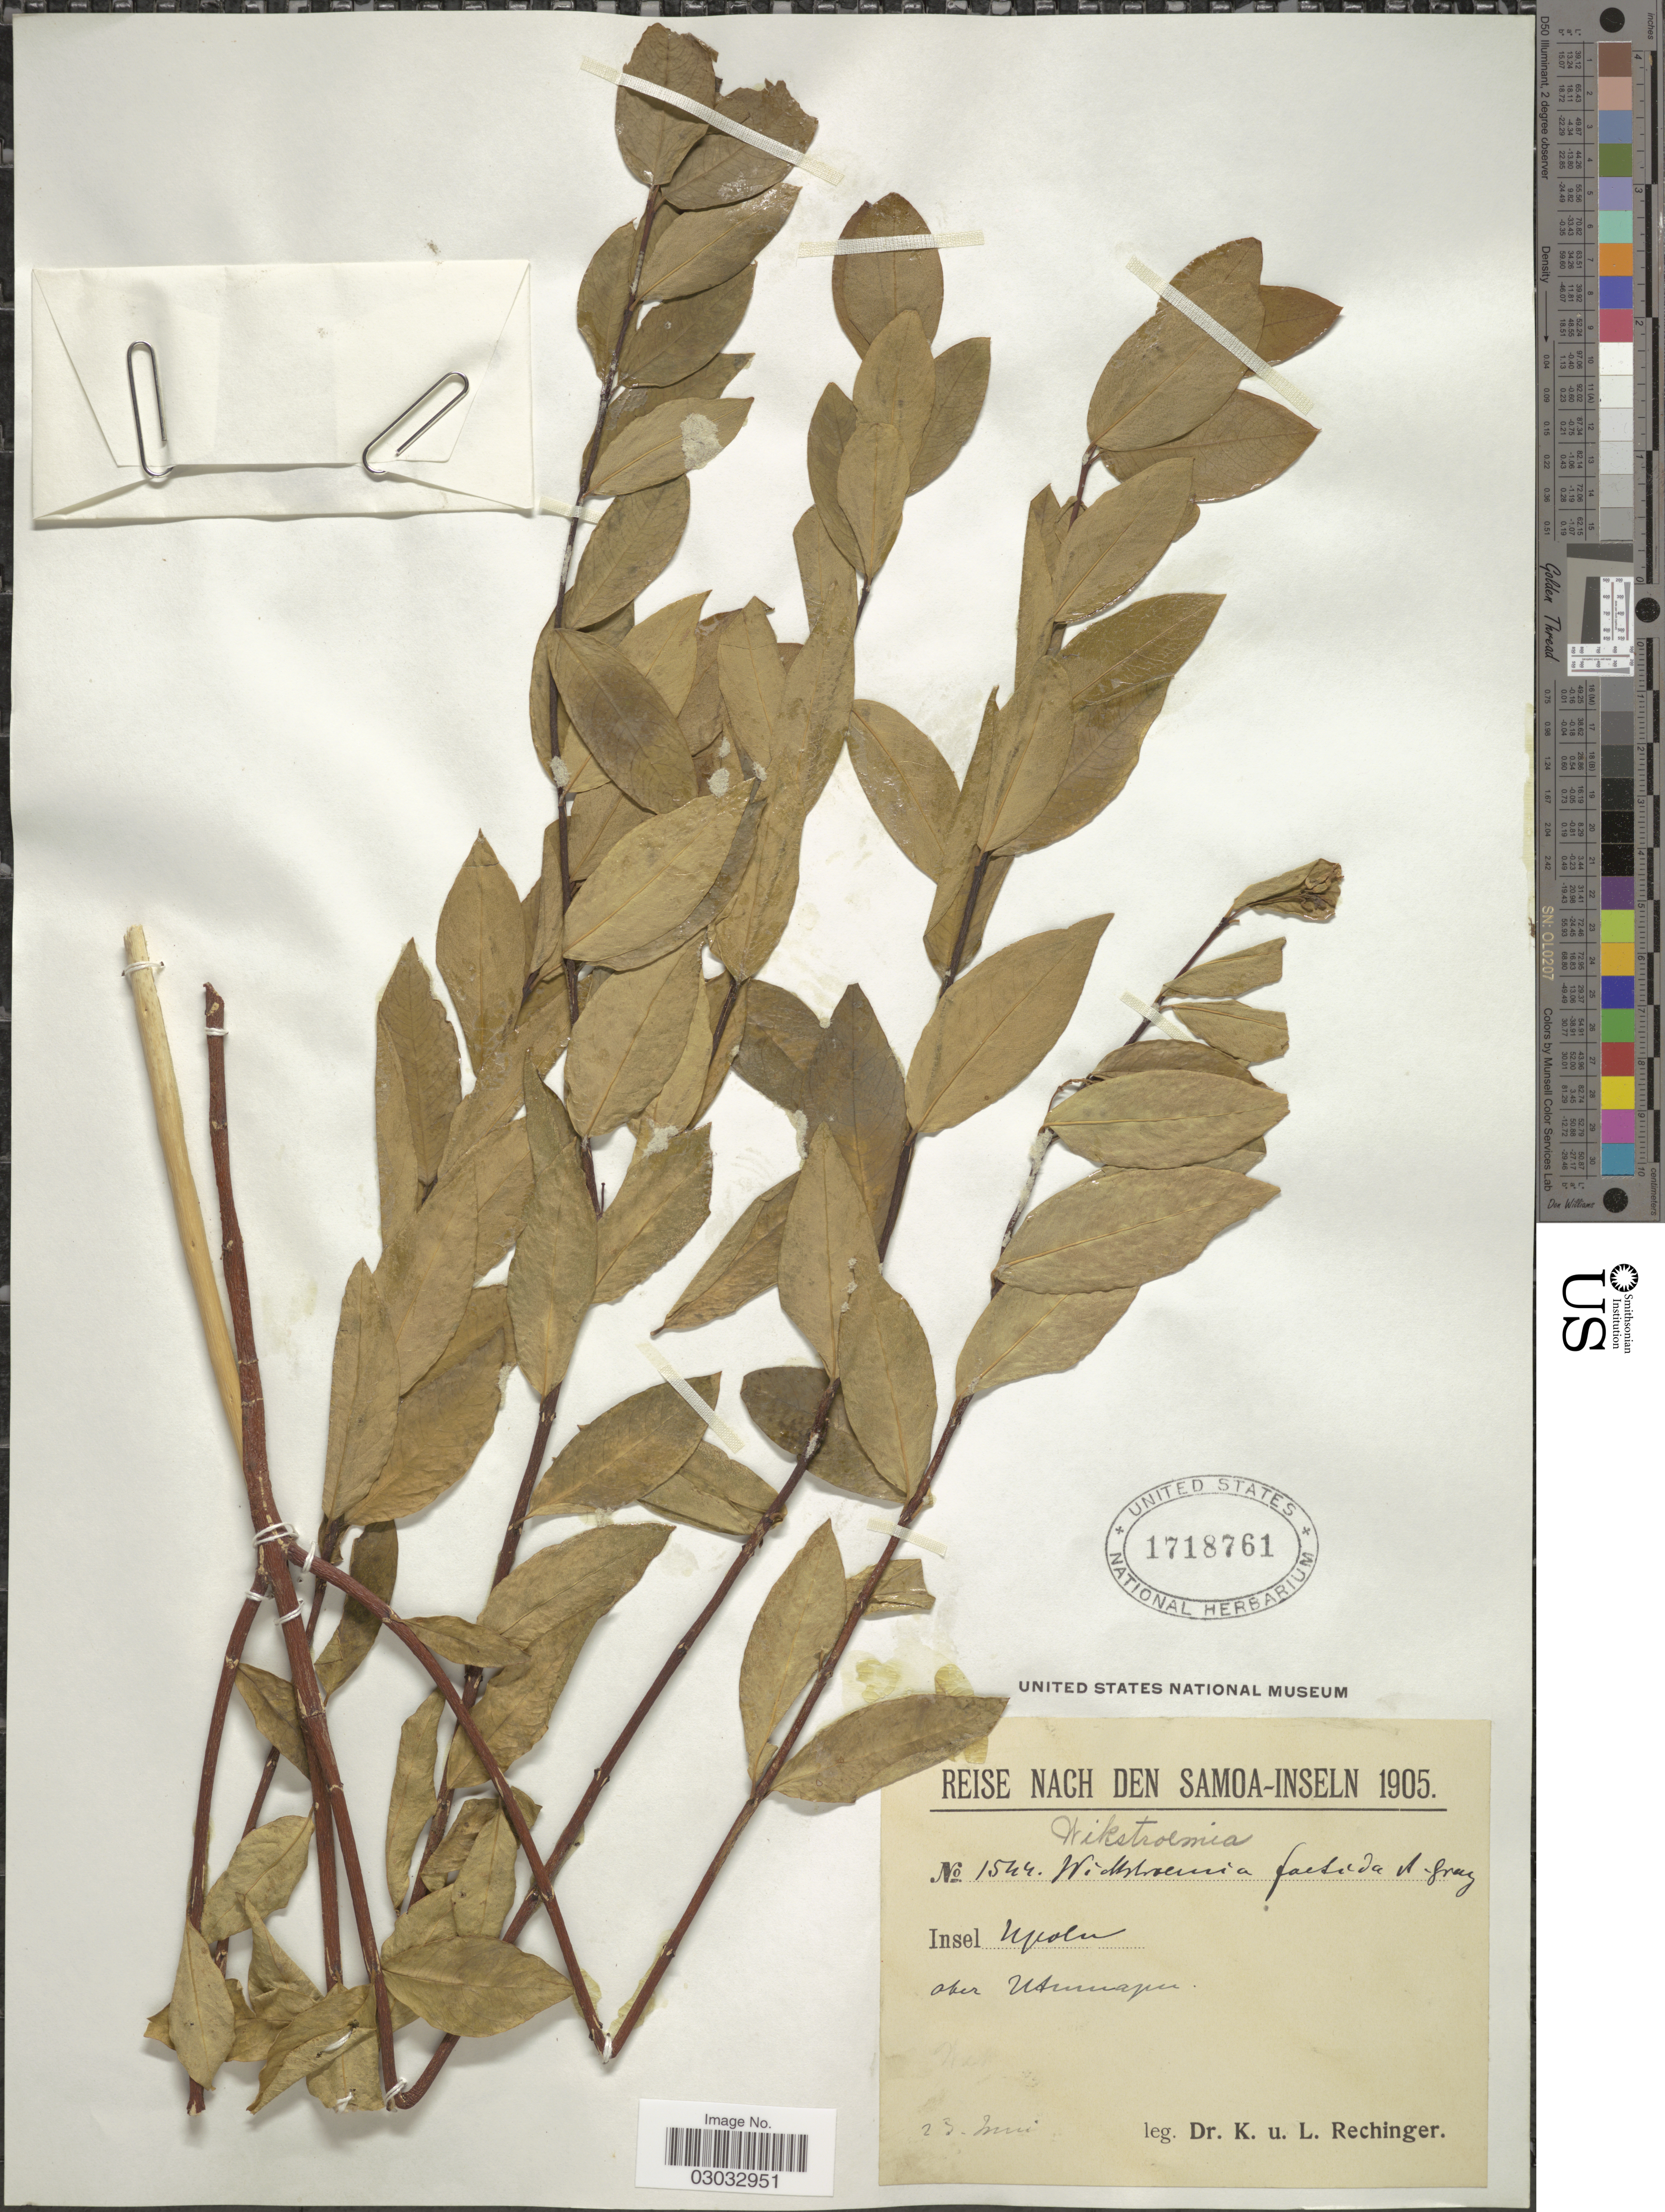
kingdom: Plantae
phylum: Tracheophyta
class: Magnoliopsida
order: Malvales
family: Thymelaeaceae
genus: Wikstroemia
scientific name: Wikstroemia coriacea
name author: Seem.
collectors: K. Rechinger & L. Rechinger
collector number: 1544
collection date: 1905-05-25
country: Samoa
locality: Insel Upolu.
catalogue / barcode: US 1718761